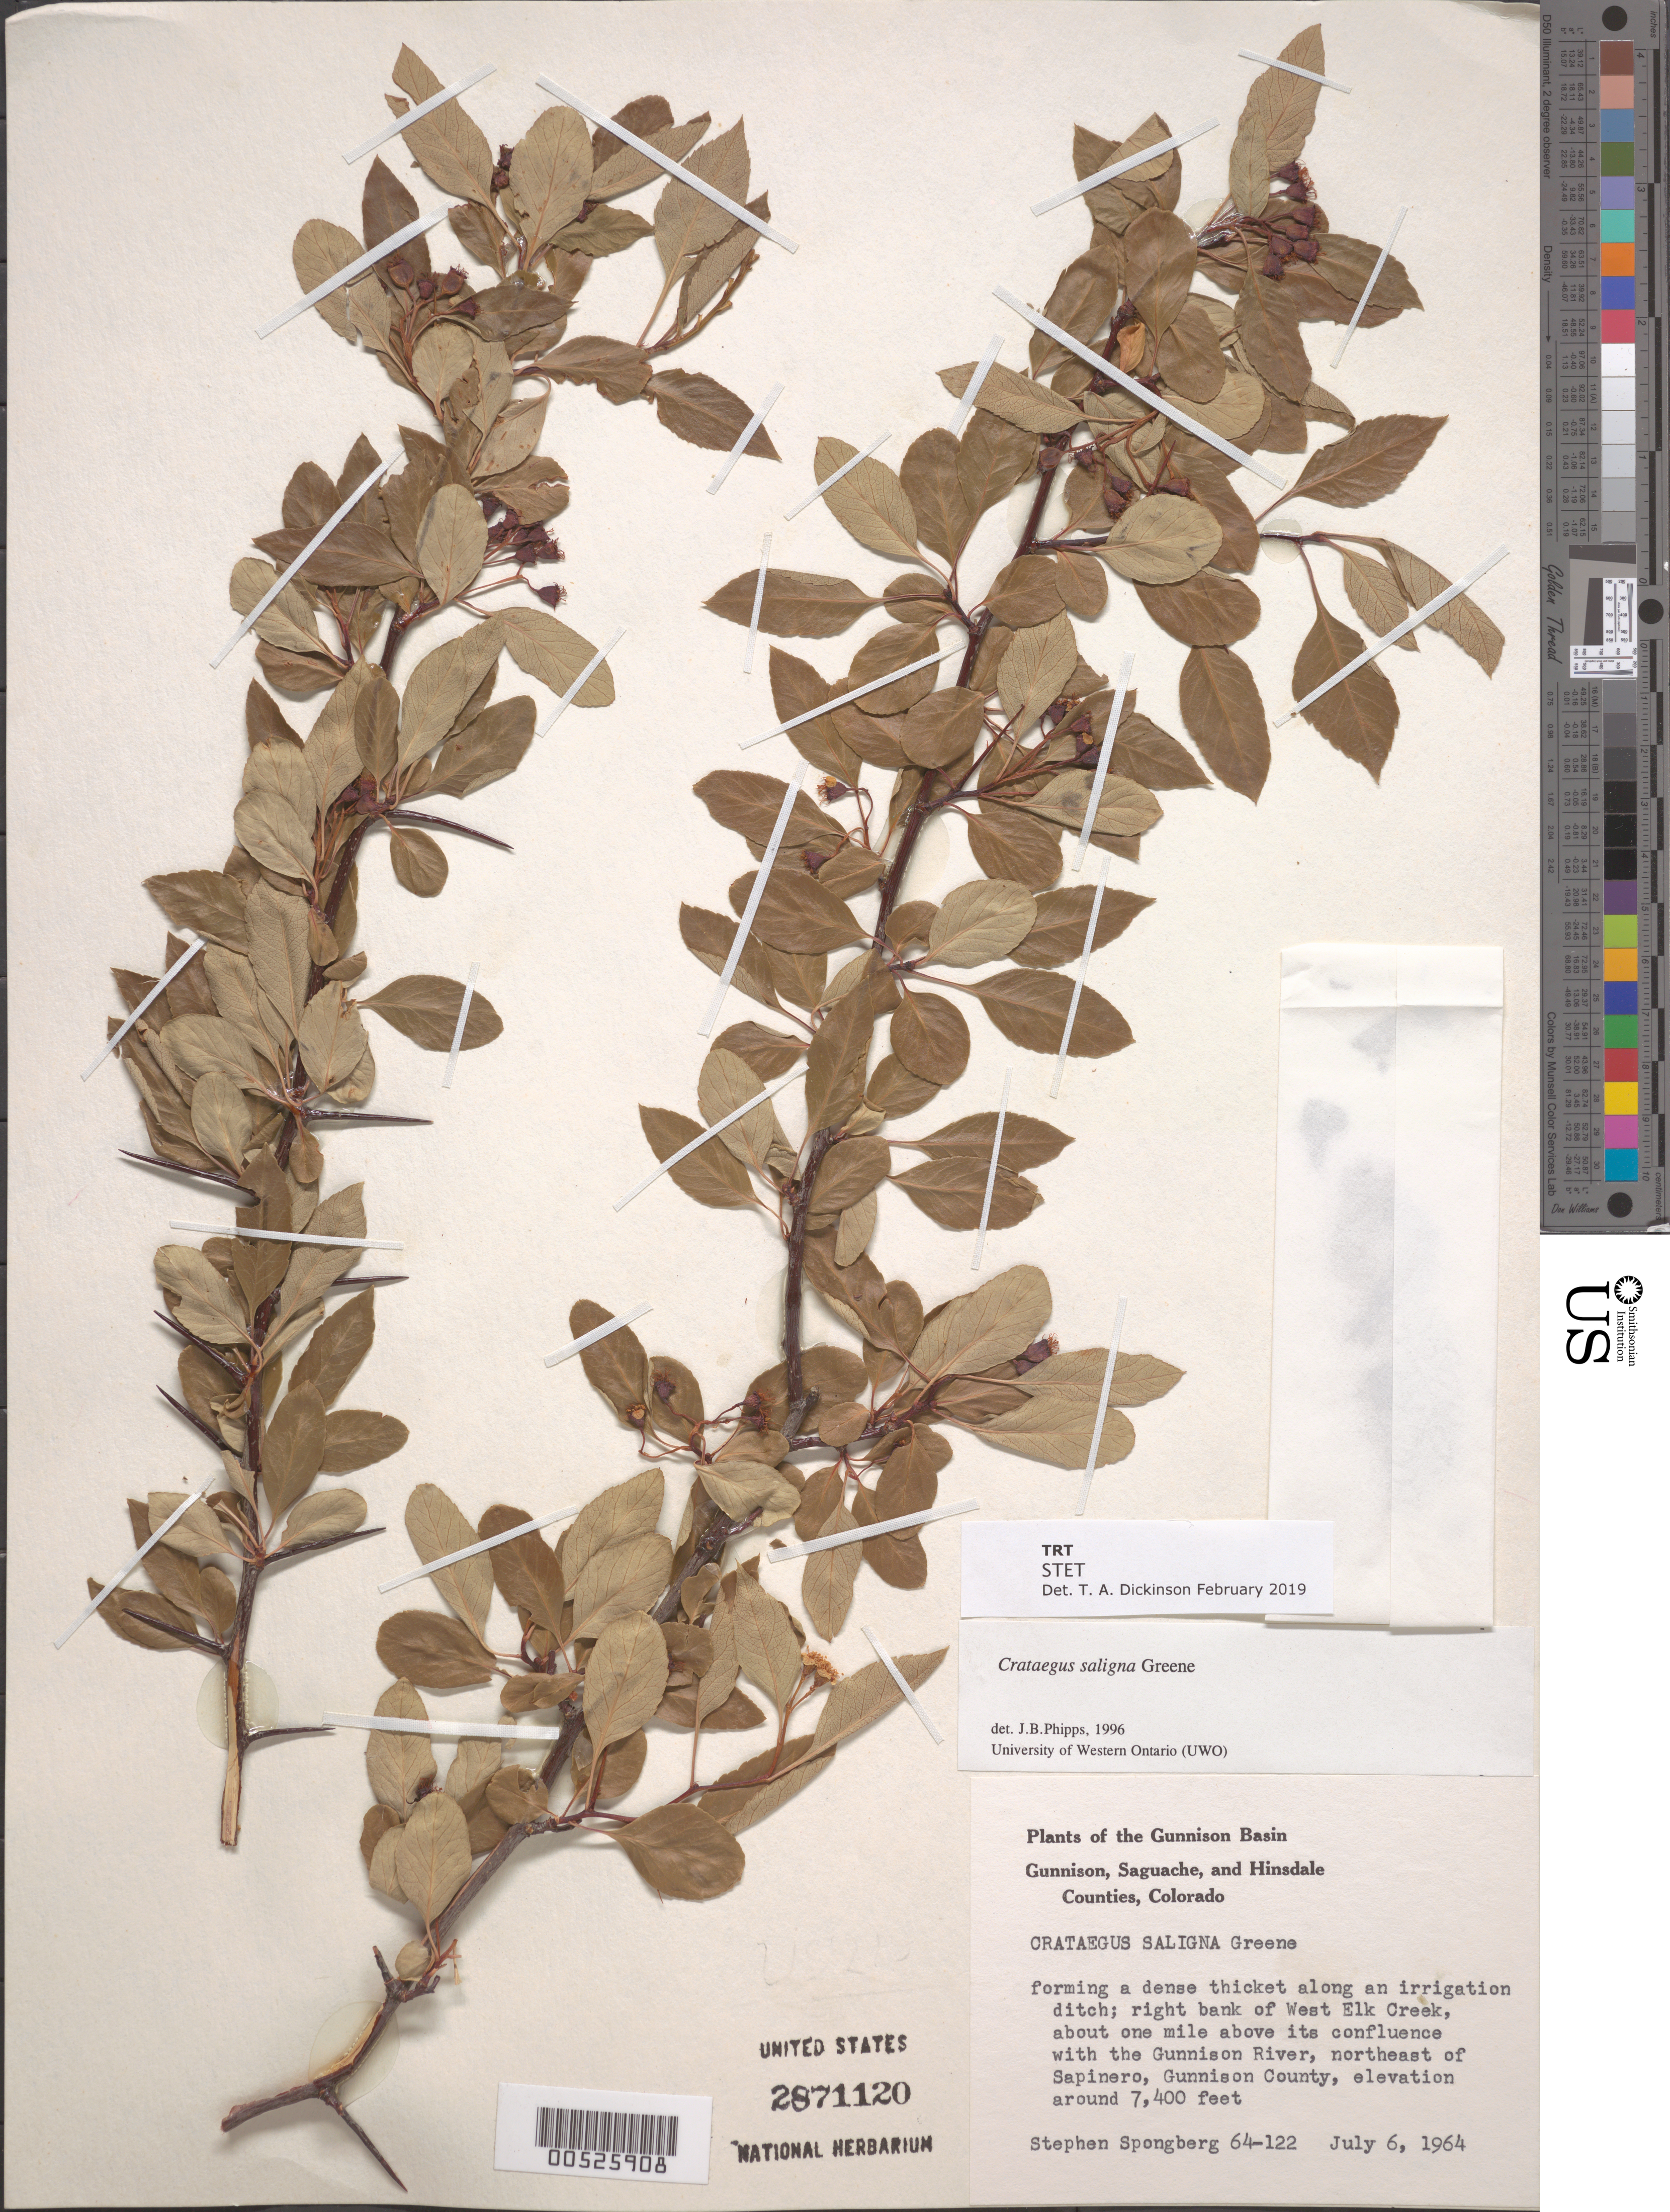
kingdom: Plantae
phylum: Tracheophyta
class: Magnoliopsida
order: Rosales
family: Rosaceae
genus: Crataegus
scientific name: Crataegus saligna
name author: Greene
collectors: S. A.Spongberg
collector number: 64-122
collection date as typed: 06 Jul 1964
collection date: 1964-07-06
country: United States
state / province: Colorado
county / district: Gunnison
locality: right bank of West Elk Creek, about 1 mi. above its confluence with the Ginnison River, NE of Sapinero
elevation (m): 2255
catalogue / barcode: US 2871120